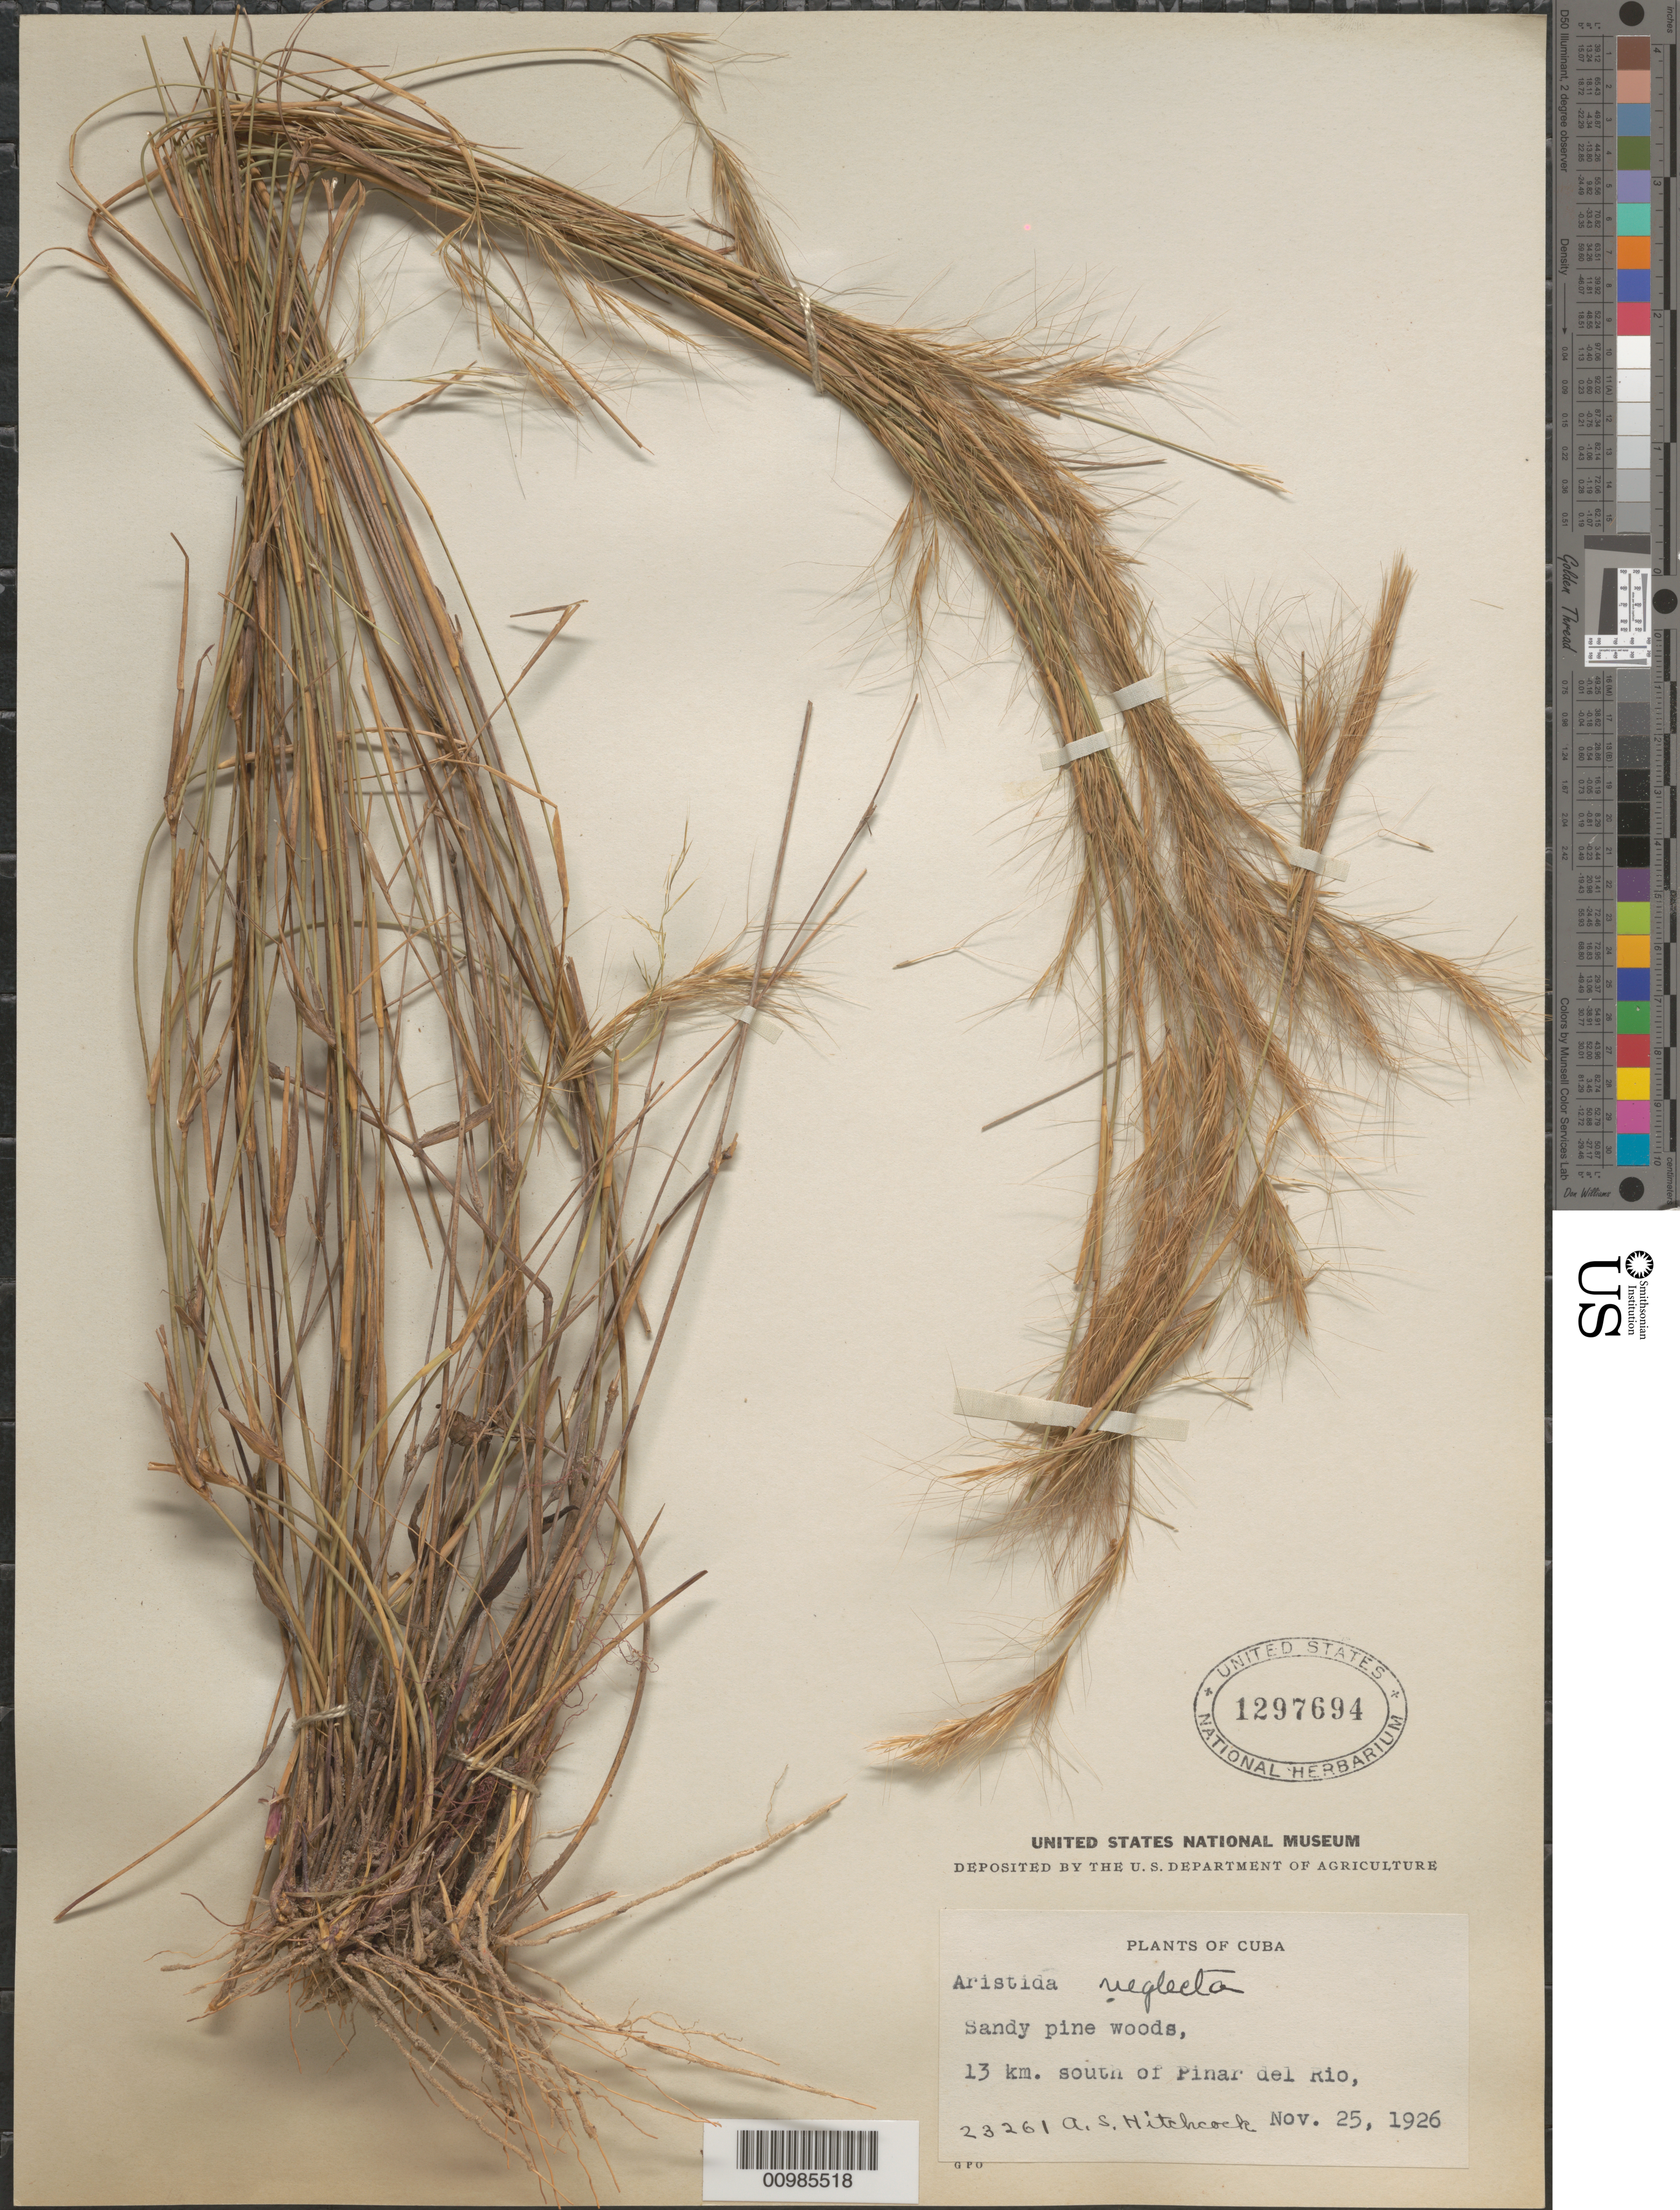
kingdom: Plantae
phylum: Tracheophyta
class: Liliopsida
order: Poales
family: Poaceae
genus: Aristida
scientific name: Aristida neglecta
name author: León ex Hitchc.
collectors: A. S. Hitchcock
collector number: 23261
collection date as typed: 25 Nov 1926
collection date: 1926-11-25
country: Cuba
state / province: Pinar del Rio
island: Cuba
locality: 13 km south of Pinar del Rio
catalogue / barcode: US 1297694